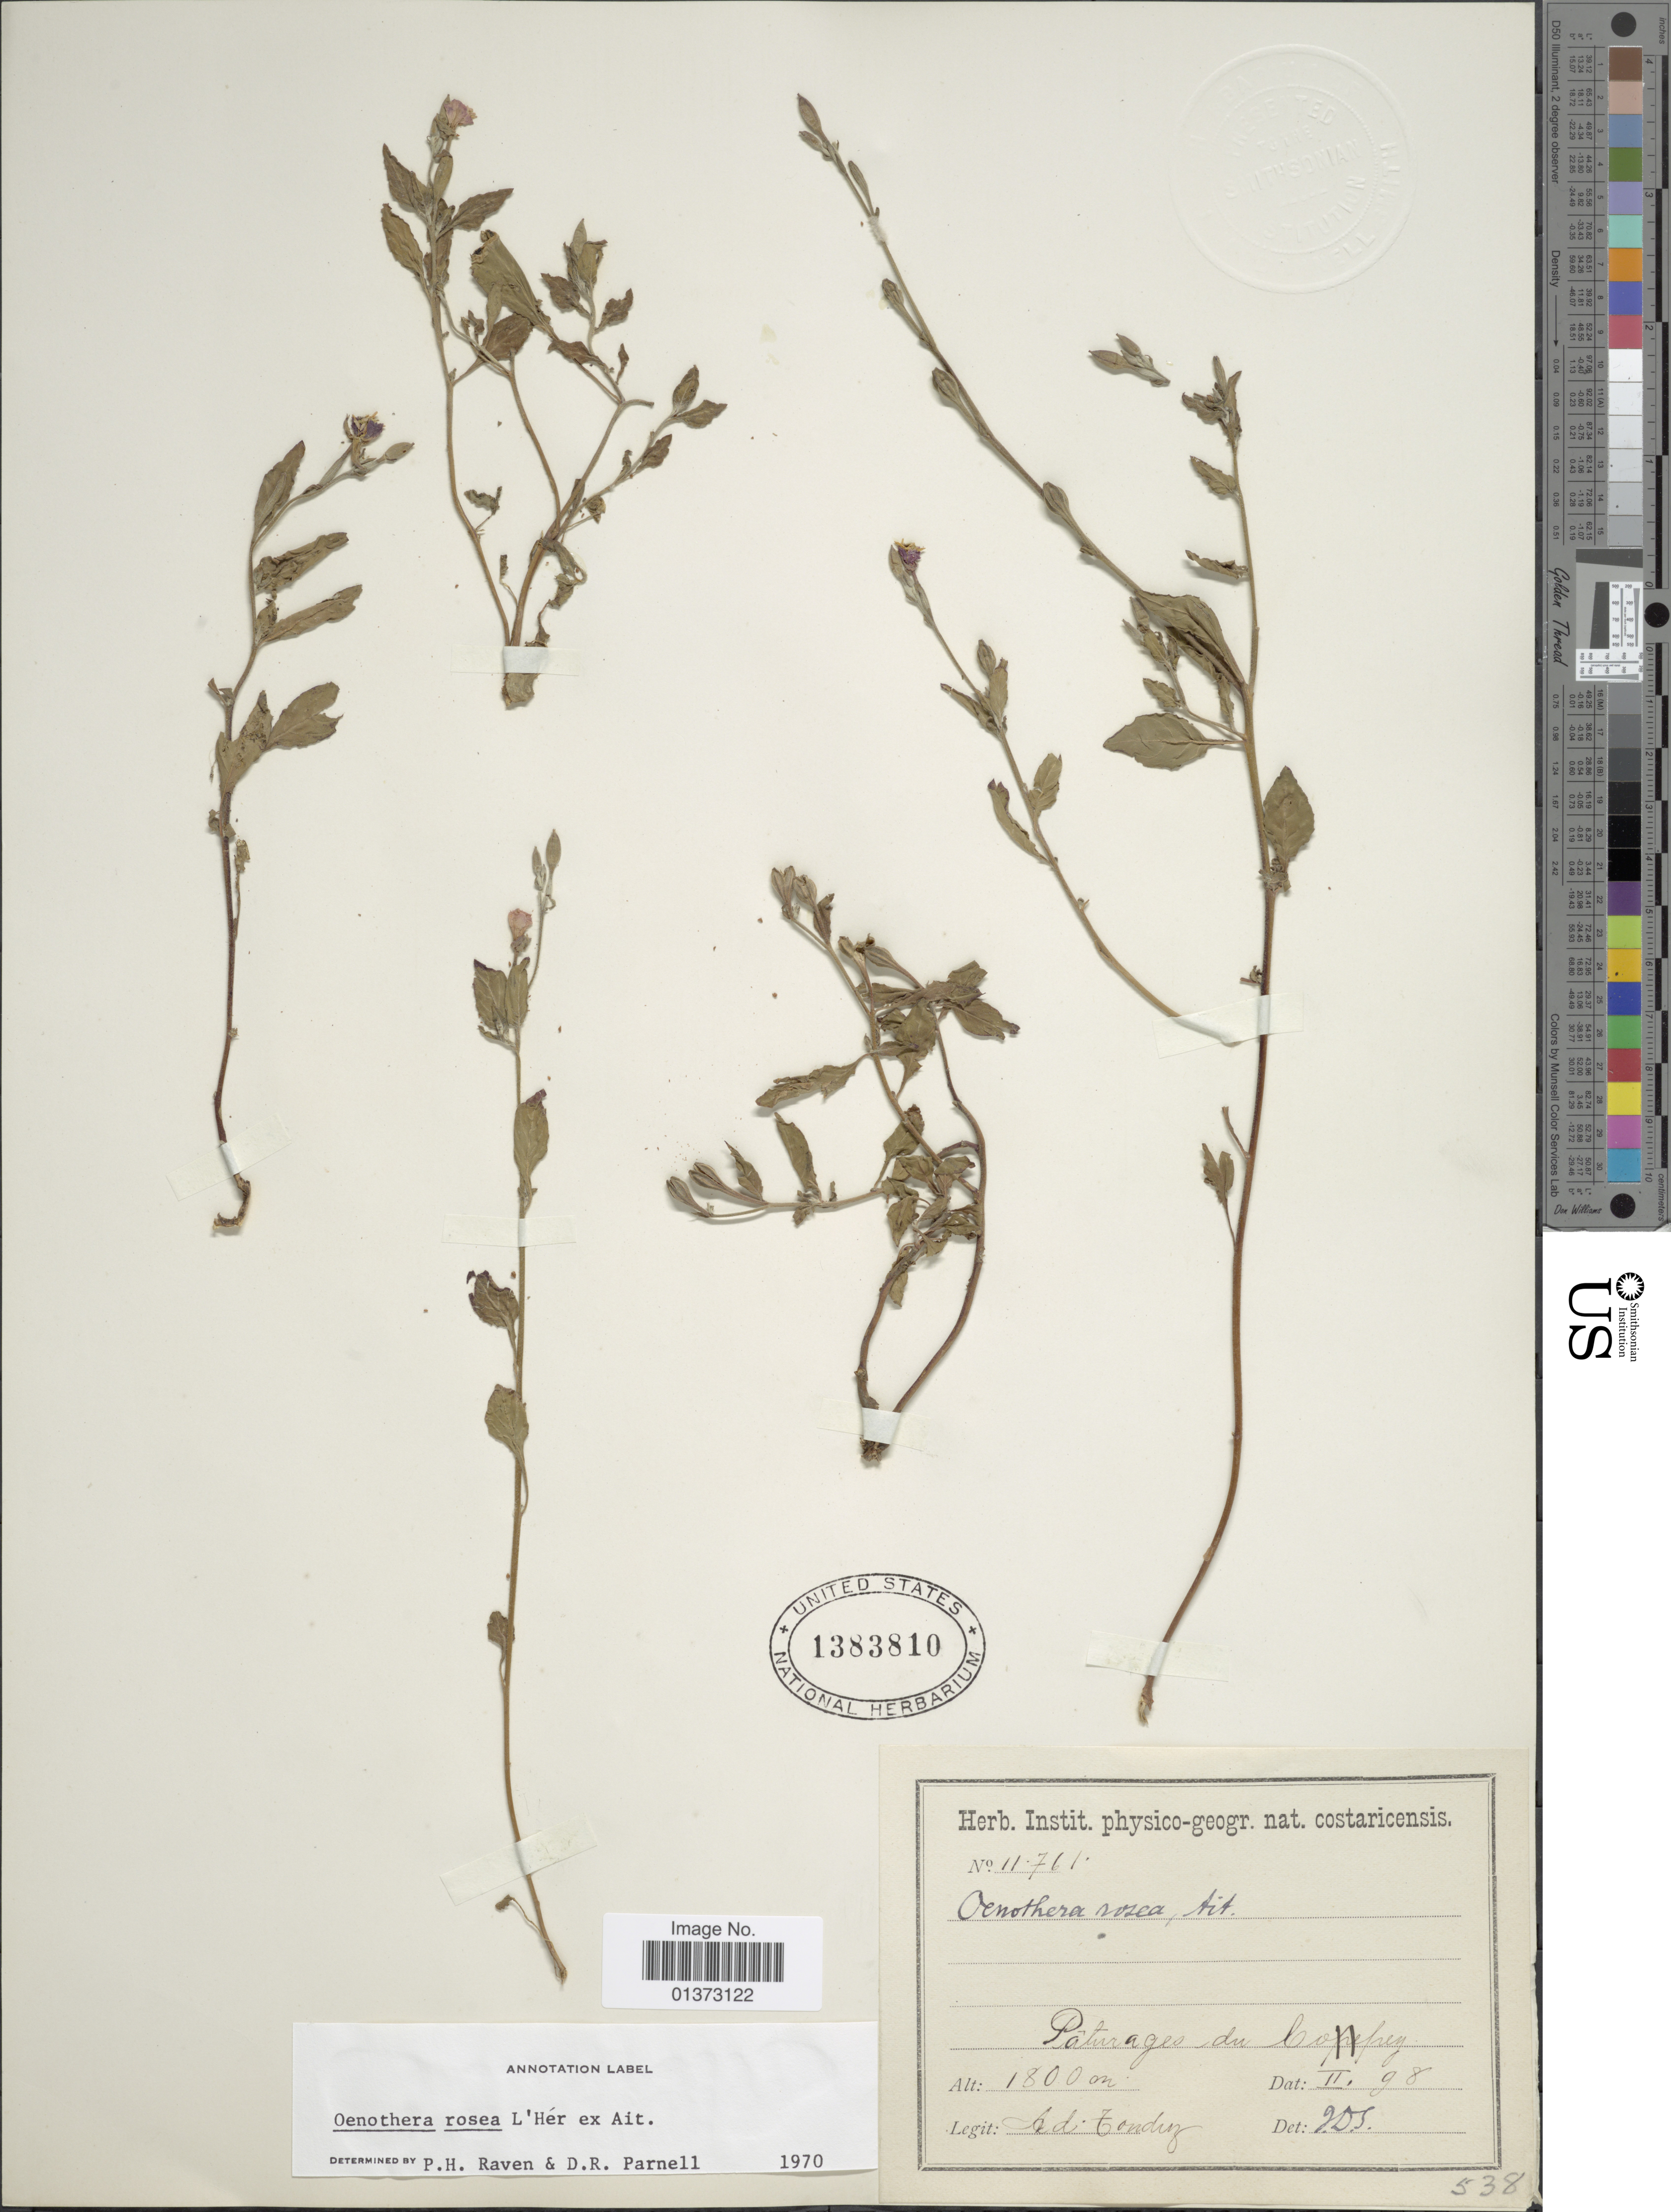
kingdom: Plantae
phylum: Tracheophyta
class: Magnoliopsida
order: Myrtales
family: Onagraceae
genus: Oenothera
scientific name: Oenothera rosea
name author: L'Hér. ex Aiton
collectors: A. Tonduz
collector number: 11711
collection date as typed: Transcribed d/m/y: /2/98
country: Costa Rica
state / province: San José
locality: Pâturages du Copey.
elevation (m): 1800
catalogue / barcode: US 1383810